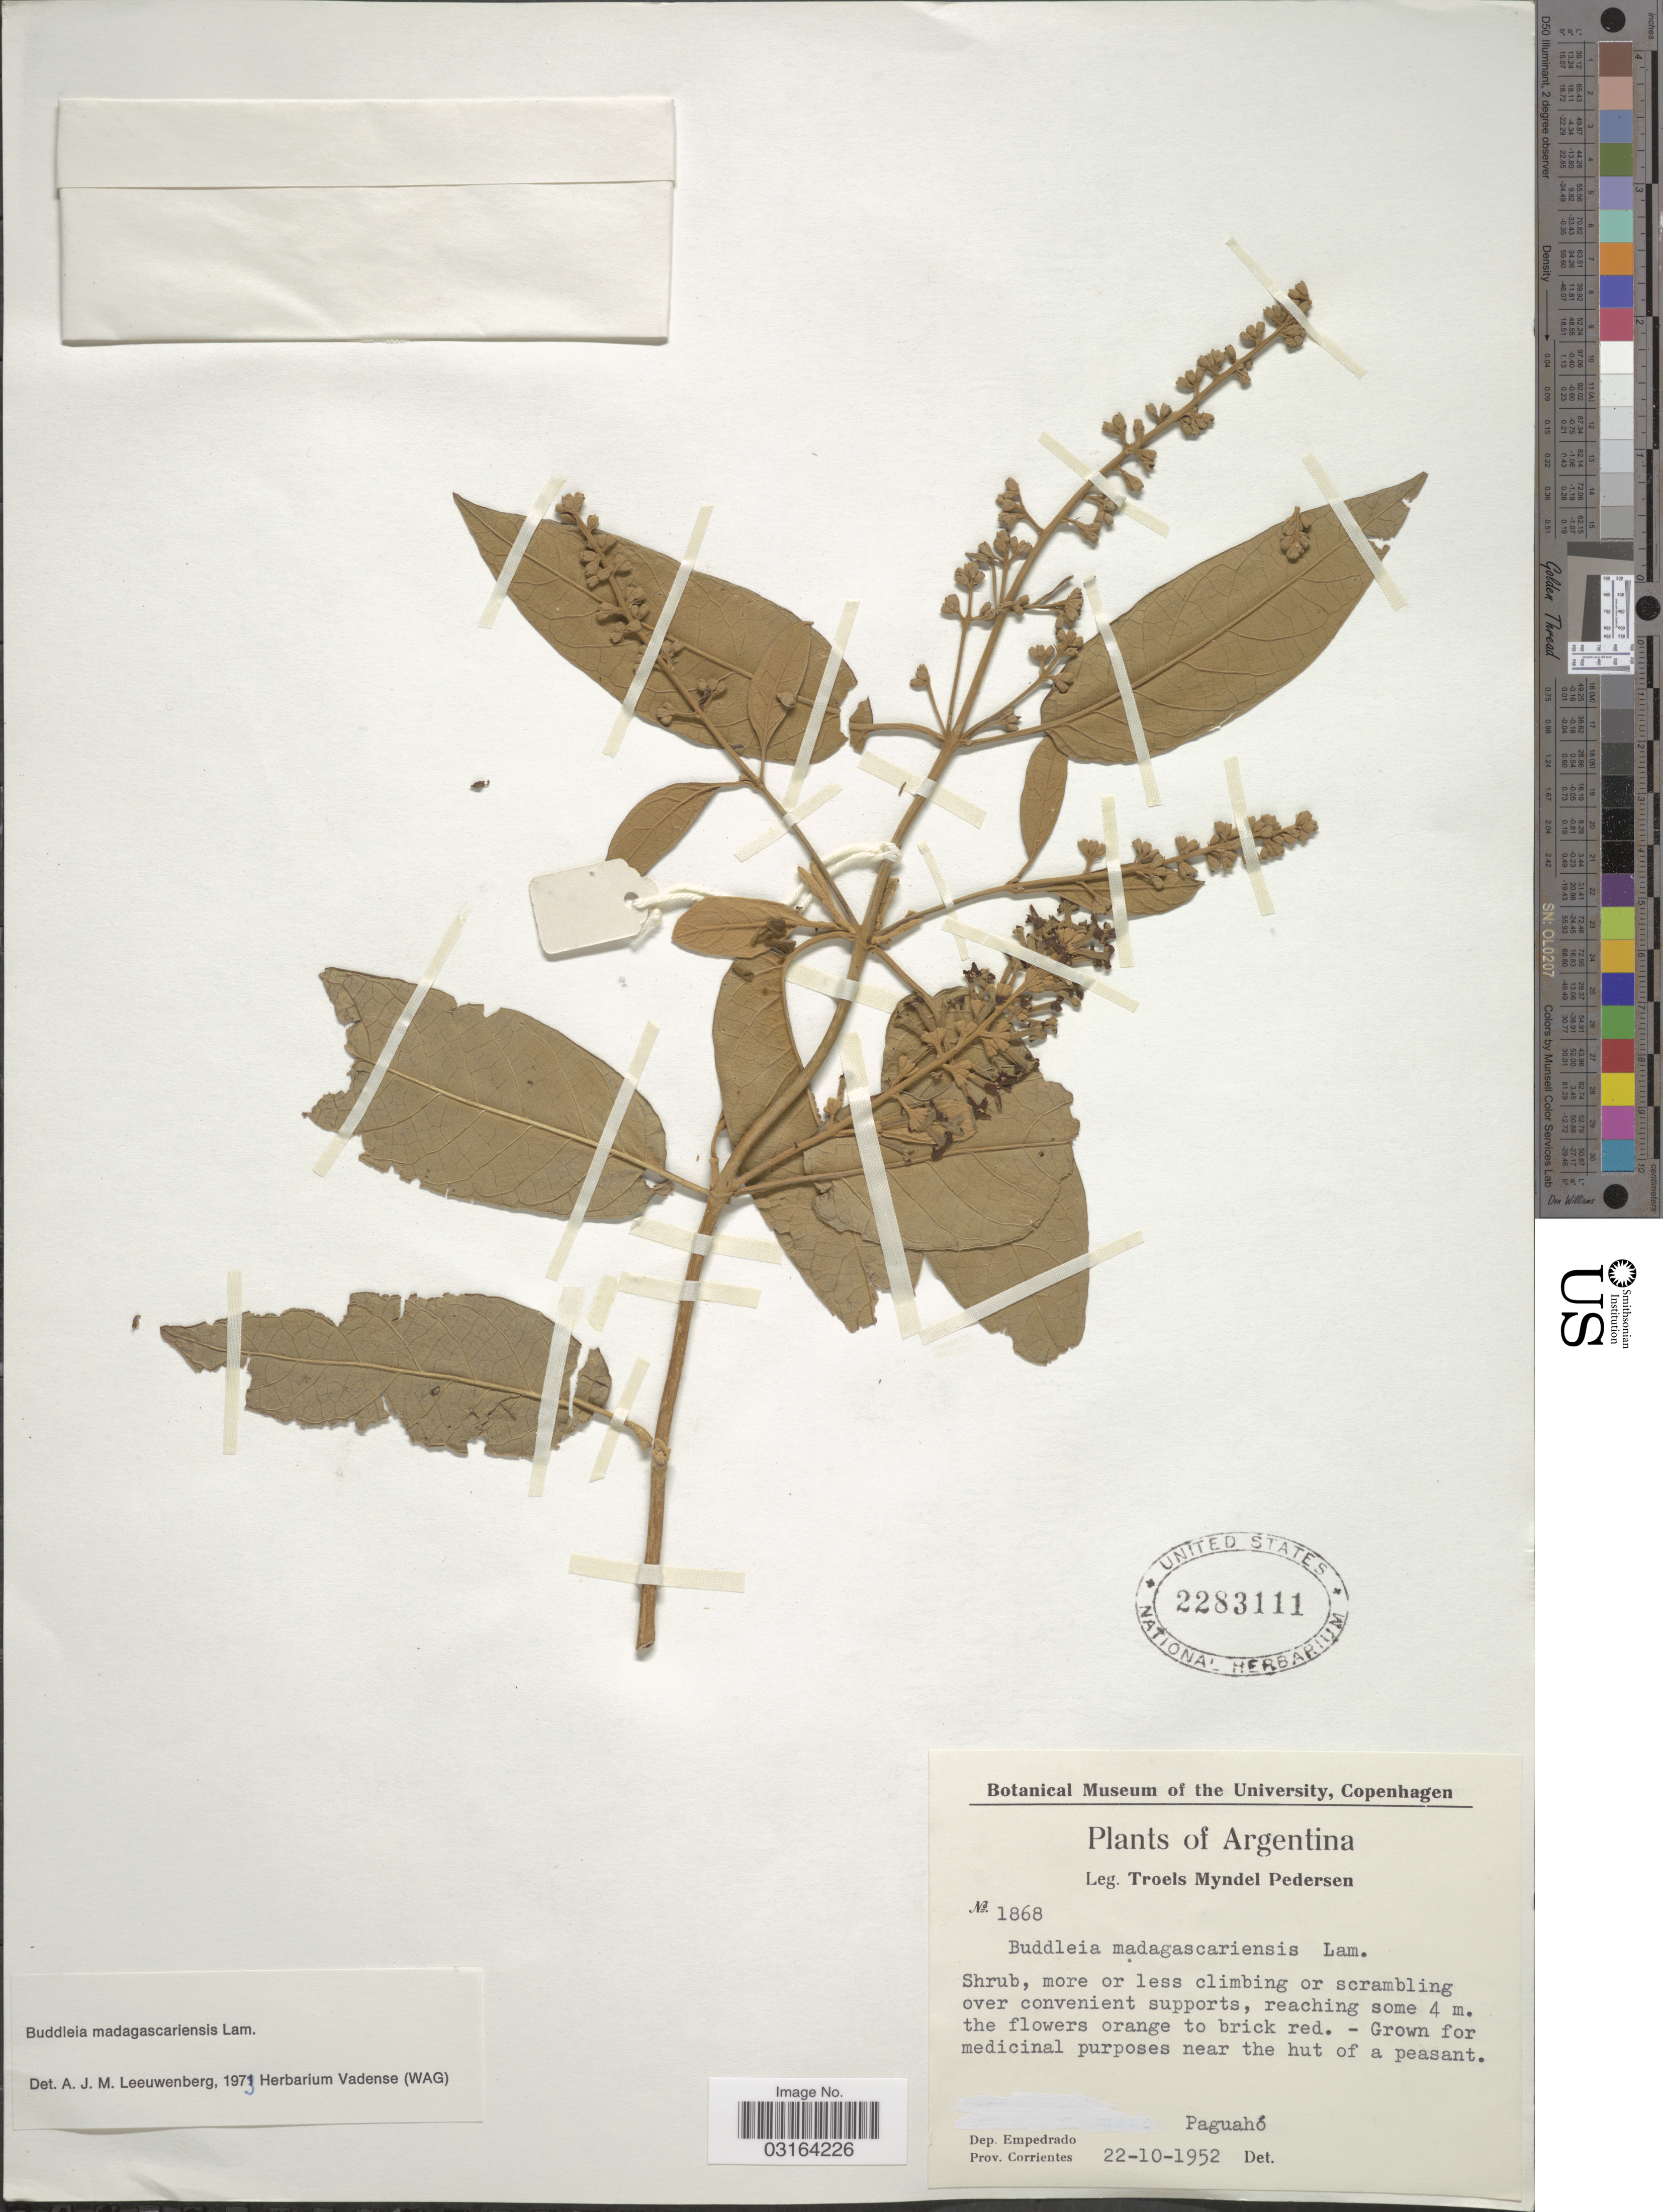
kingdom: Plantae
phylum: Tracheophyta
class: Magnoliopsida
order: Lamiales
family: Scrophulariaceae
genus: Buddleja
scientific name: Buddleja davidii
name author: Franch.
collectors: T. Pederson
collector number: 1868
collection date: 1952-10-22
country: Argentina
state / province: Corrientes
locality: Paguahó, Dep. Empedrado, Prov. Corrientes.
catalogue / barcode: US 2283111